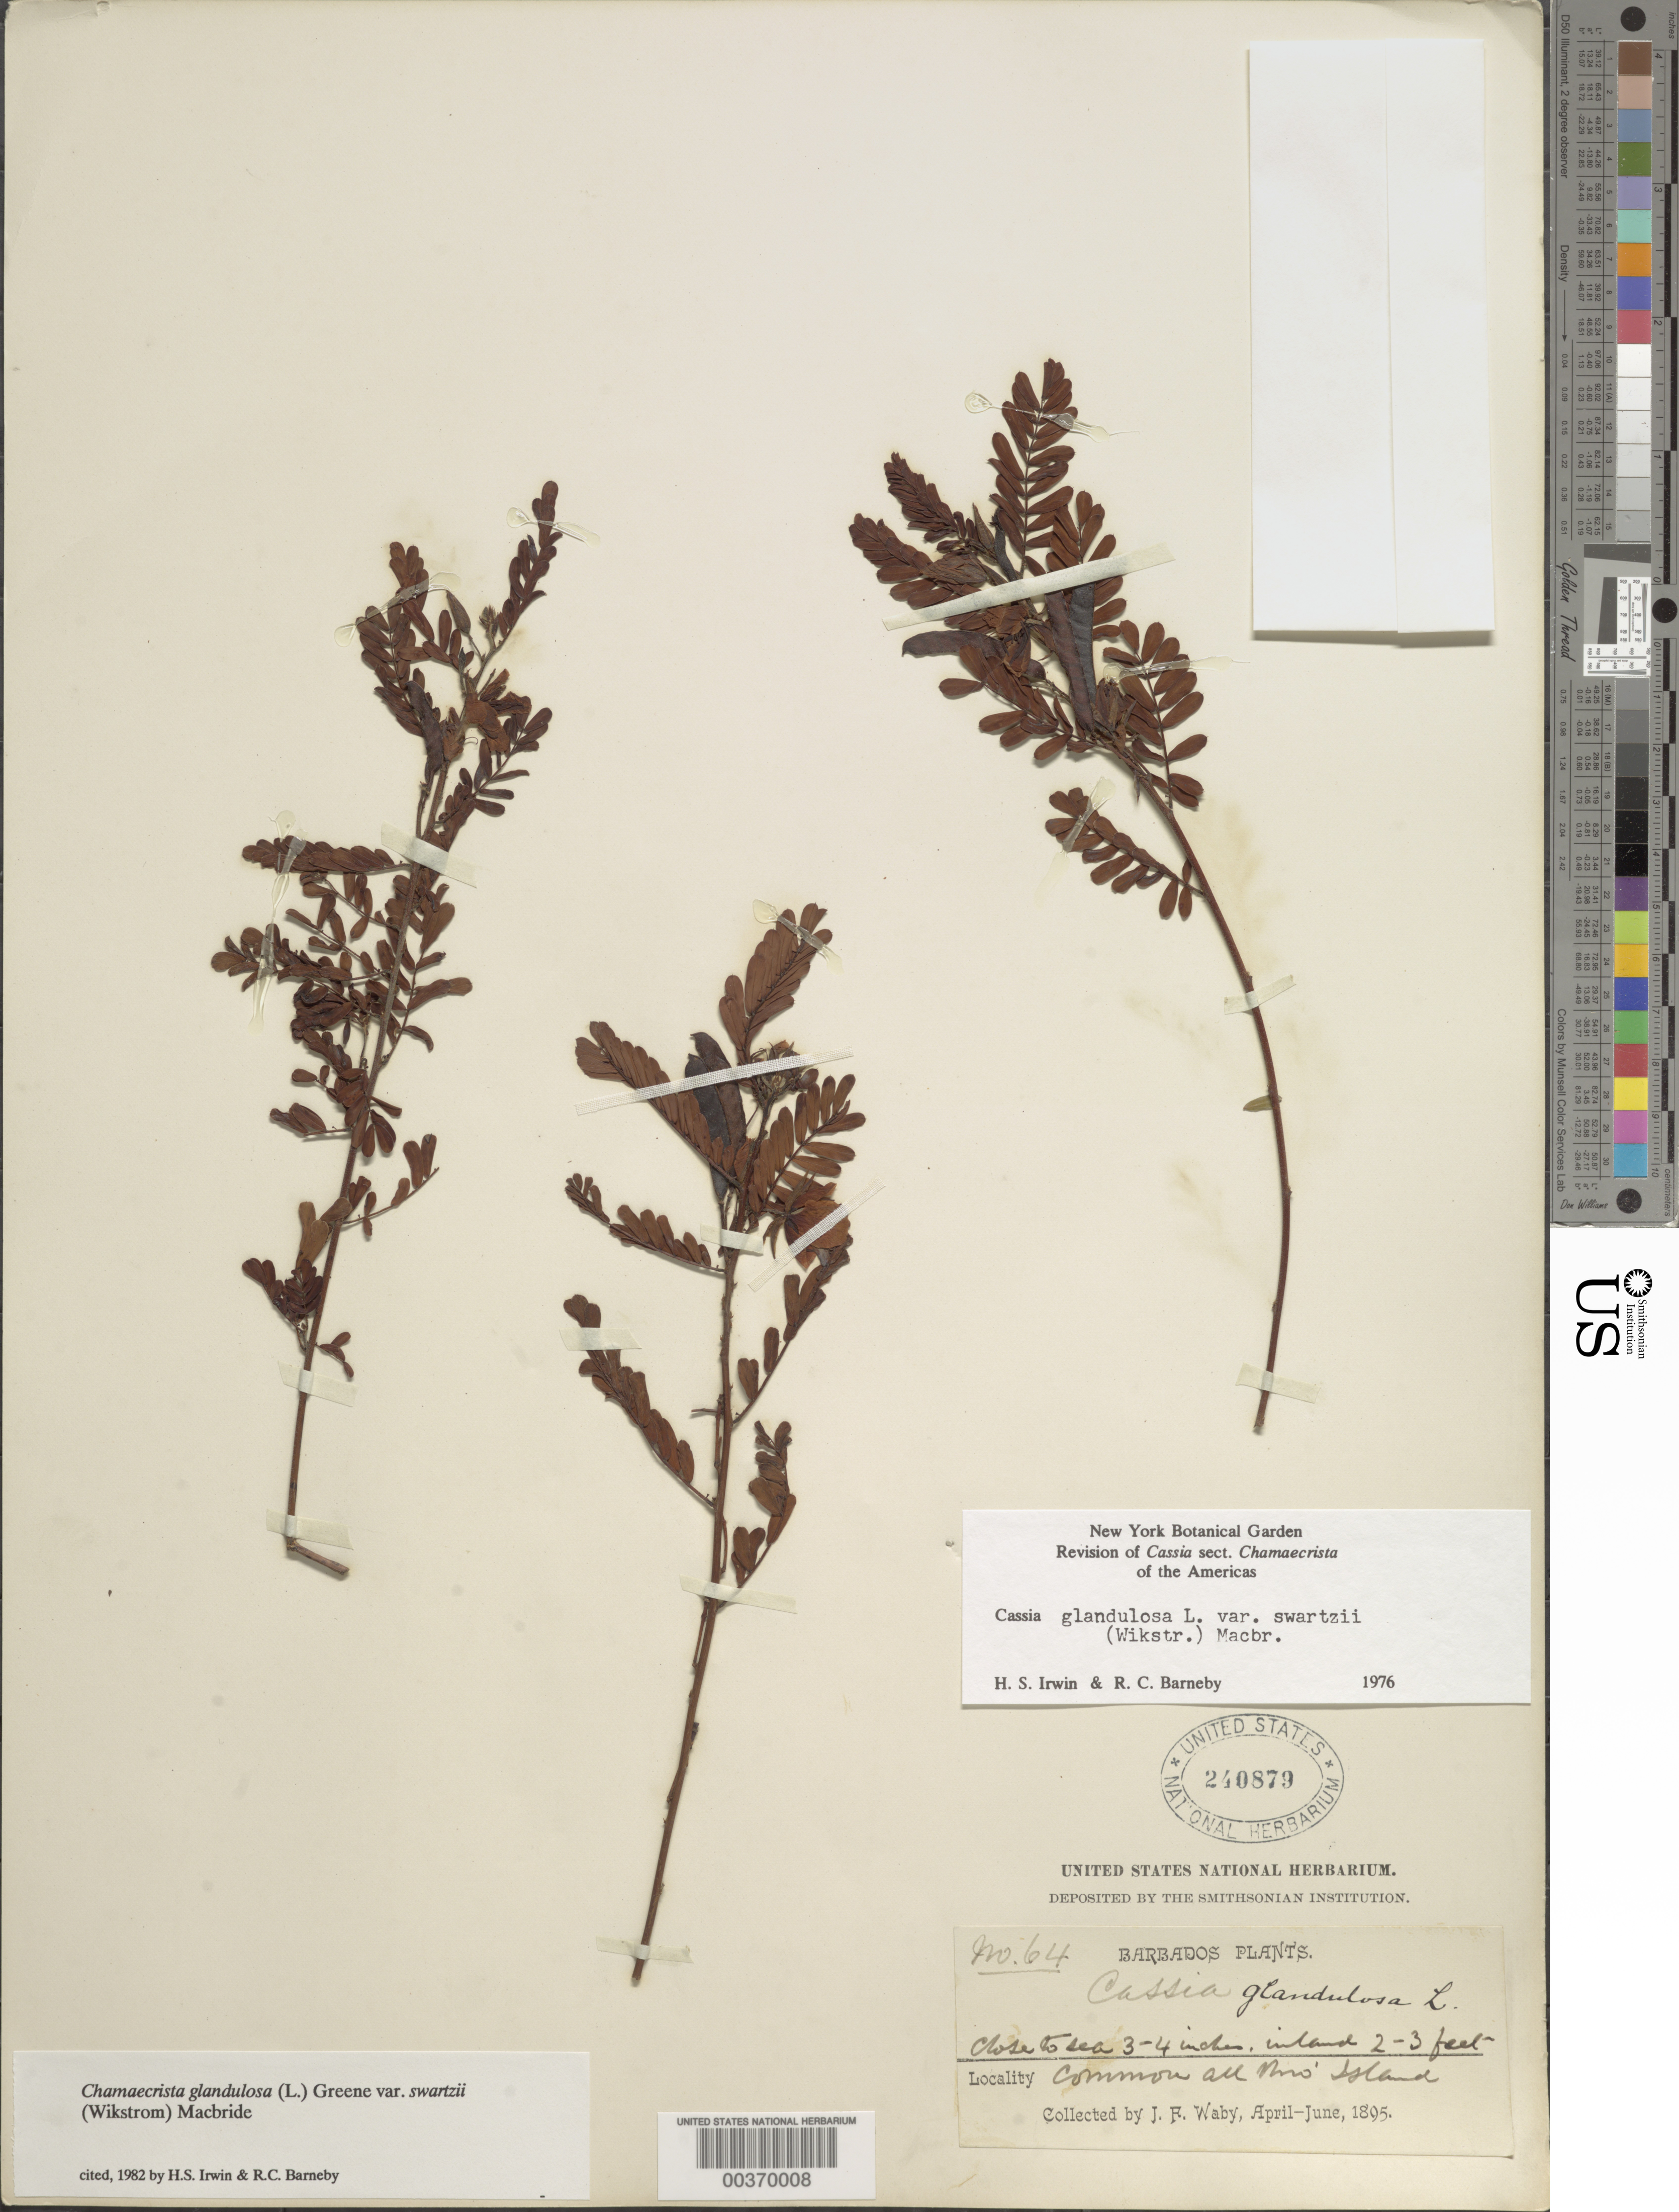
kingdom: Plantae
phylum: Tracheophyta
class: Magnoliopsida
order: Fabales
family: Fabaceae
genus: Chamaecrista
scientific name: Chamaecrista glandulosa var. swartzii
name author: (Wikstr.) H.S. Irwin & Barneby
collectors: J. Waby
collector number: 64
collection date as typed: Apr 1895 to -- Jun 1895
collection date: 1895-04/1895-06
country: Barbados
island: Windward Is.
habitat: Close to sea 3-4 inches; inland 2-3 feet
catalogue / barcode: US 240879